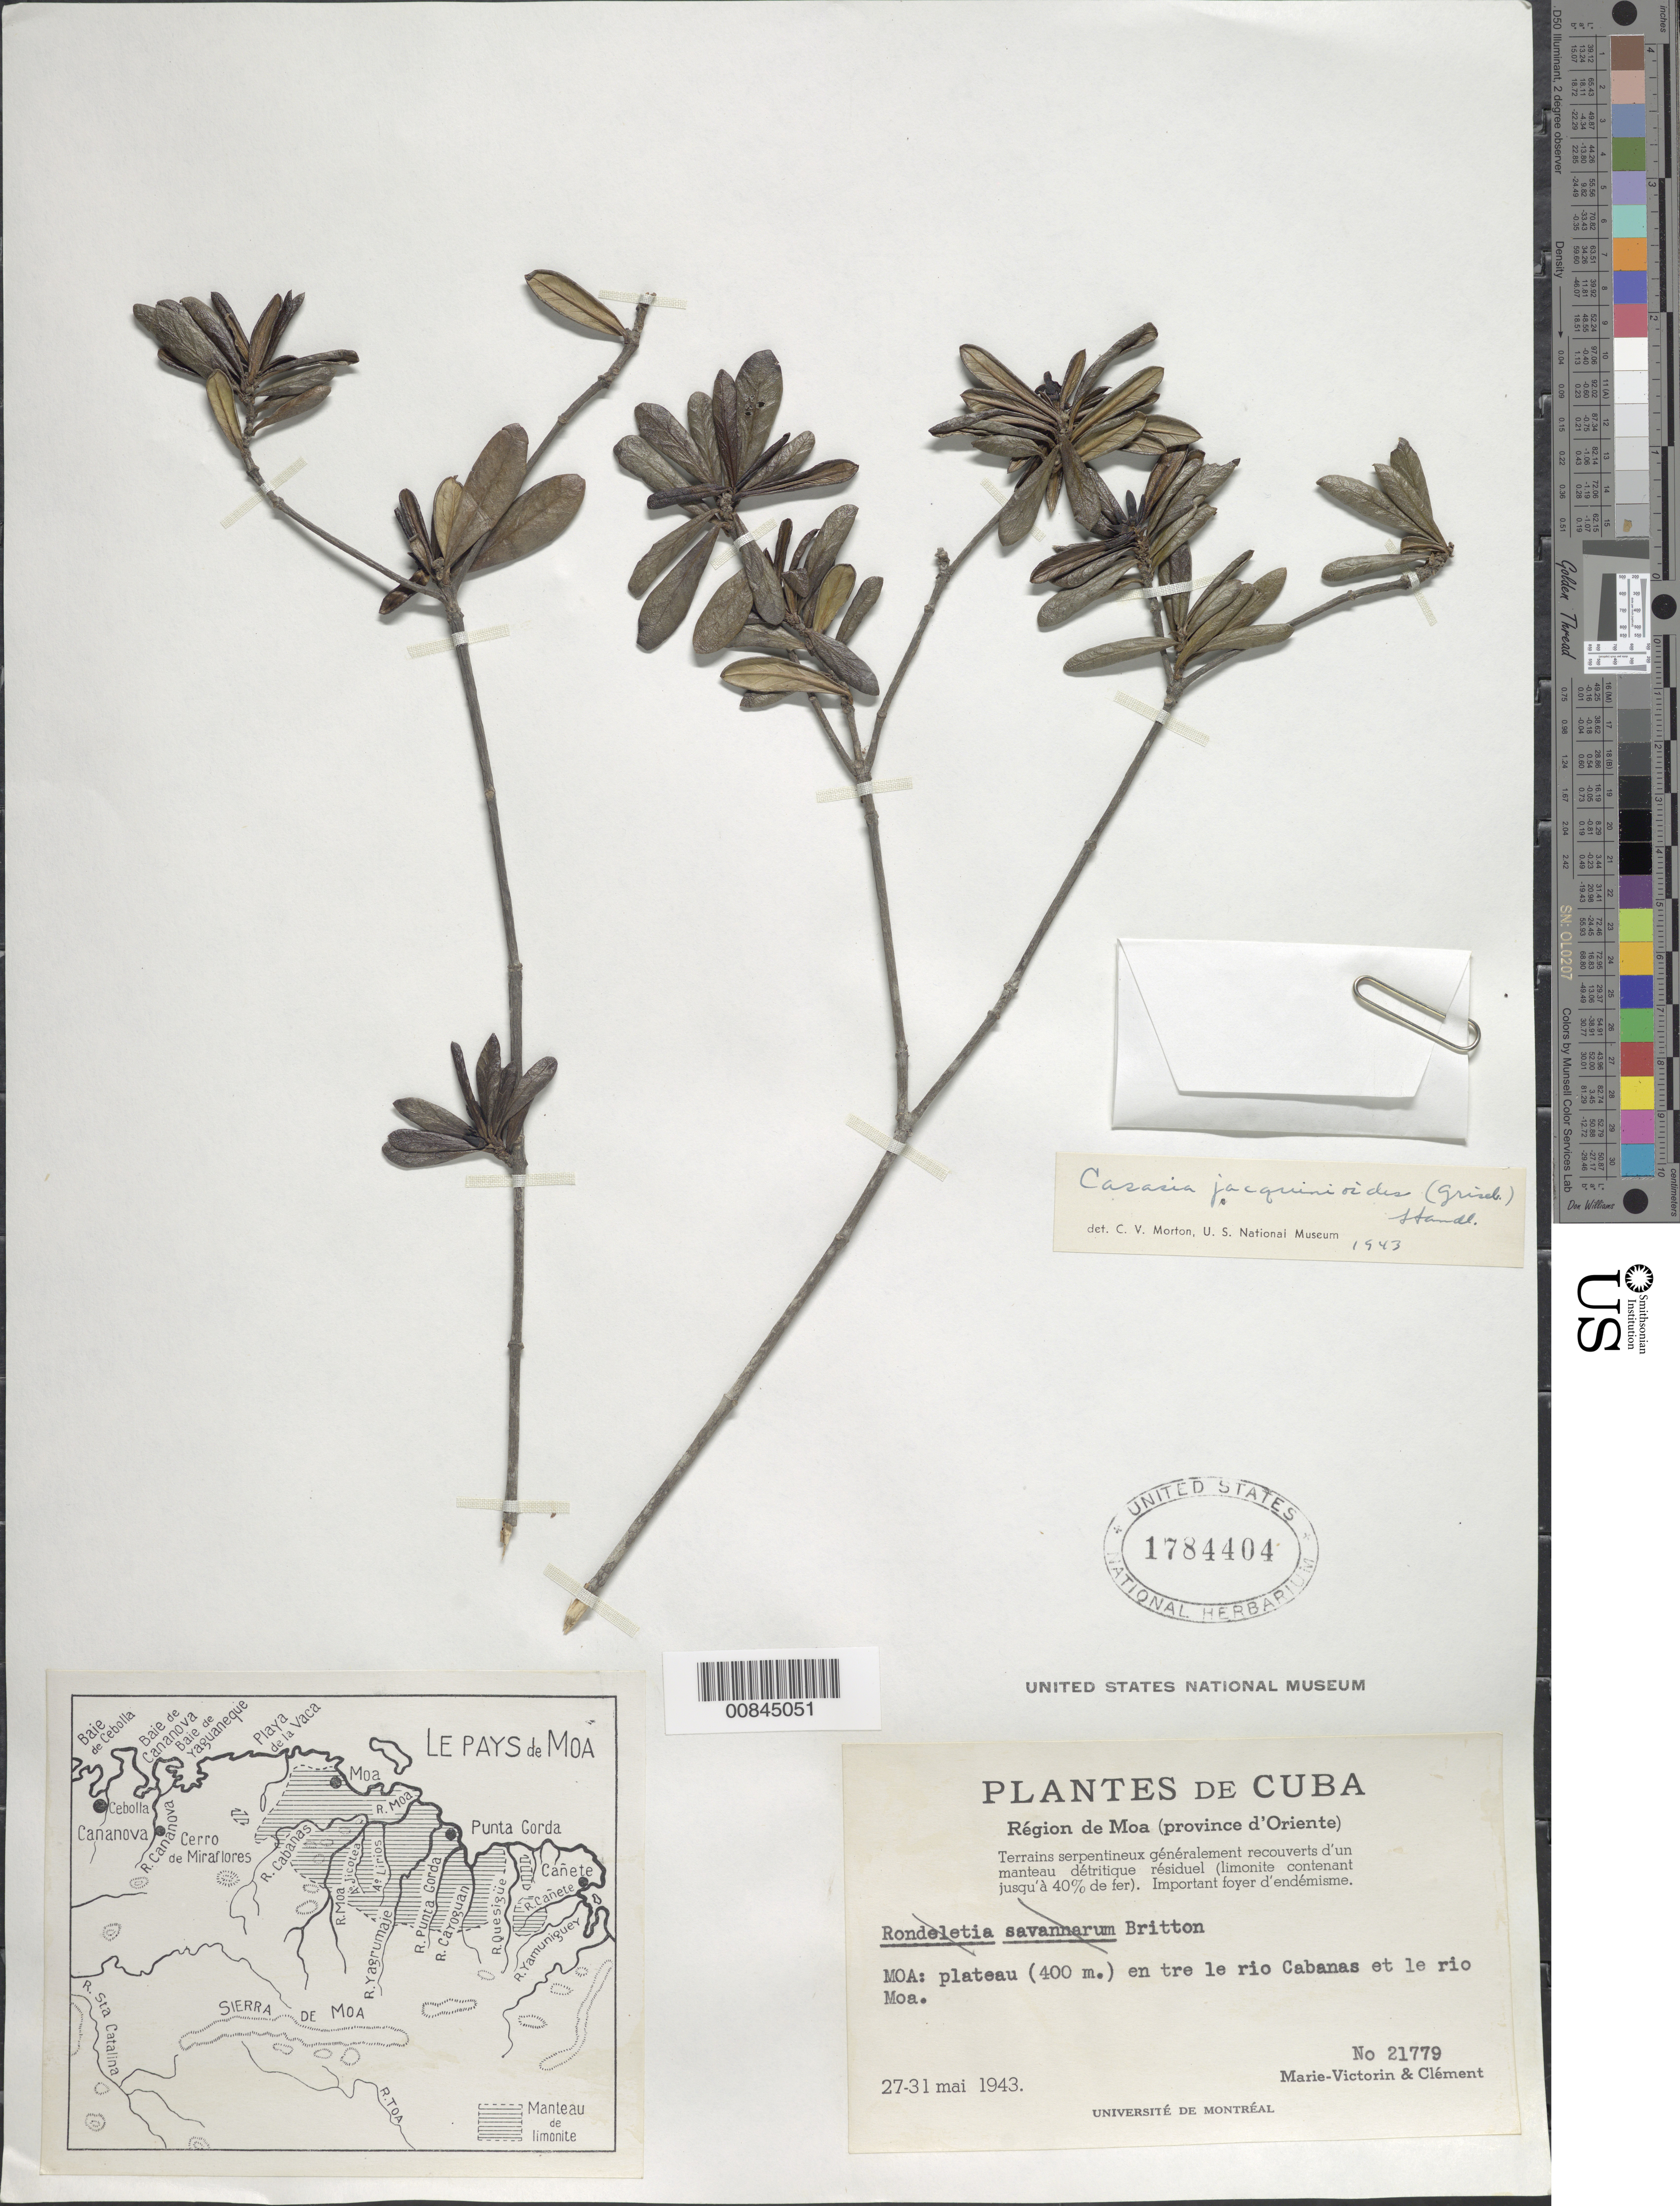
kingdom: Plantae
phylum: Tracheophyta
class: Magnoliopsida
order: Gentianales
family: Rubiaceae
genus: Casasia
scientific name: Casasia jacquinioides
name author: (Griseb.) Standl.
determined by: Morton, C. V.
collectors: Fr. Marie-Victorin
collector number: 21779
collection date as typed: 27 May 1943 to 31 May 1943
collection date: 1943-05-27/1943-05-31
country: Cuba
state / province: Oriente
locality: Moa: Plateau entre le rio Cabanas et le rio Moa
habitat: Terrains serpentineux généralement recouverts d'un manteau détritique résiduel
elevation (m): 400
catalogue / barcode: US 1784404